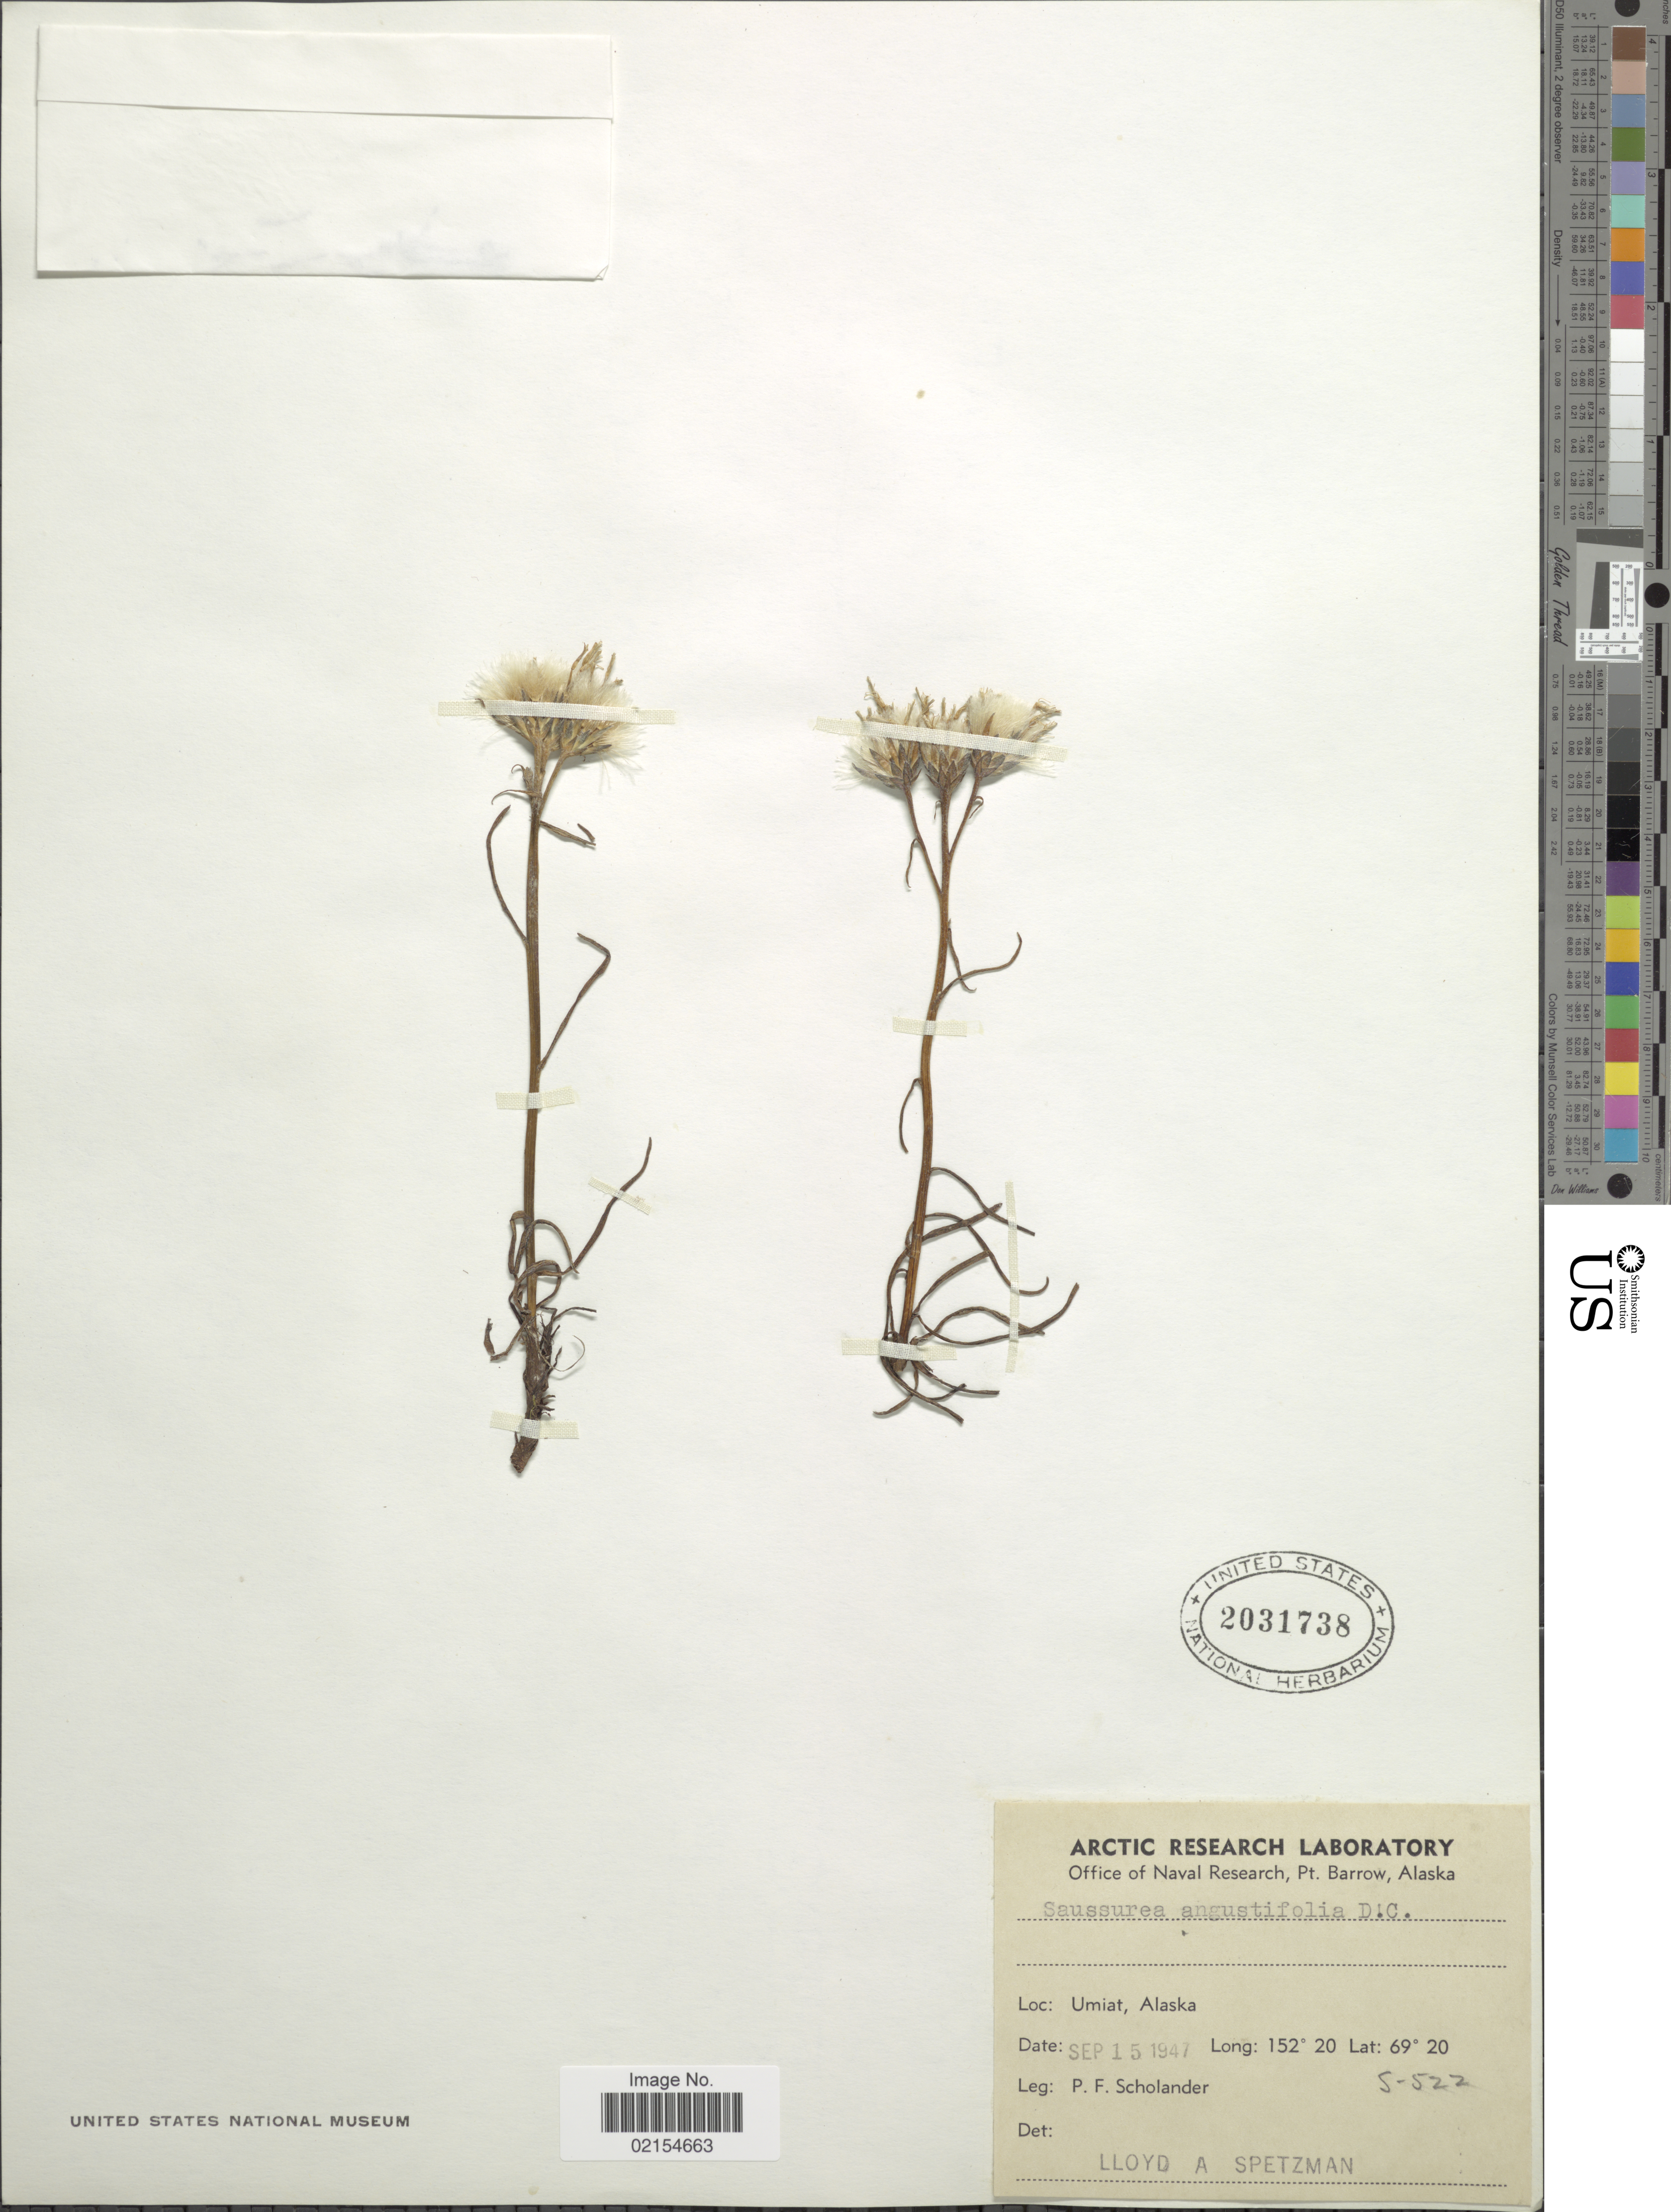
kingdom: Plantae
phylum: Tracheophyta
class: Magnoliopsida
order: Asterales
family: Asteraceae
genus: Saussurea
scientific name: Saussurea angustifolia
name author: (L.) DC.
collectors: P. Scholander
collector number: S-522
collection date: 1947-09-15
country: United States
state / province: Alaska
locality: Umiat, Alaska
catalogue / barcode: US 2031738